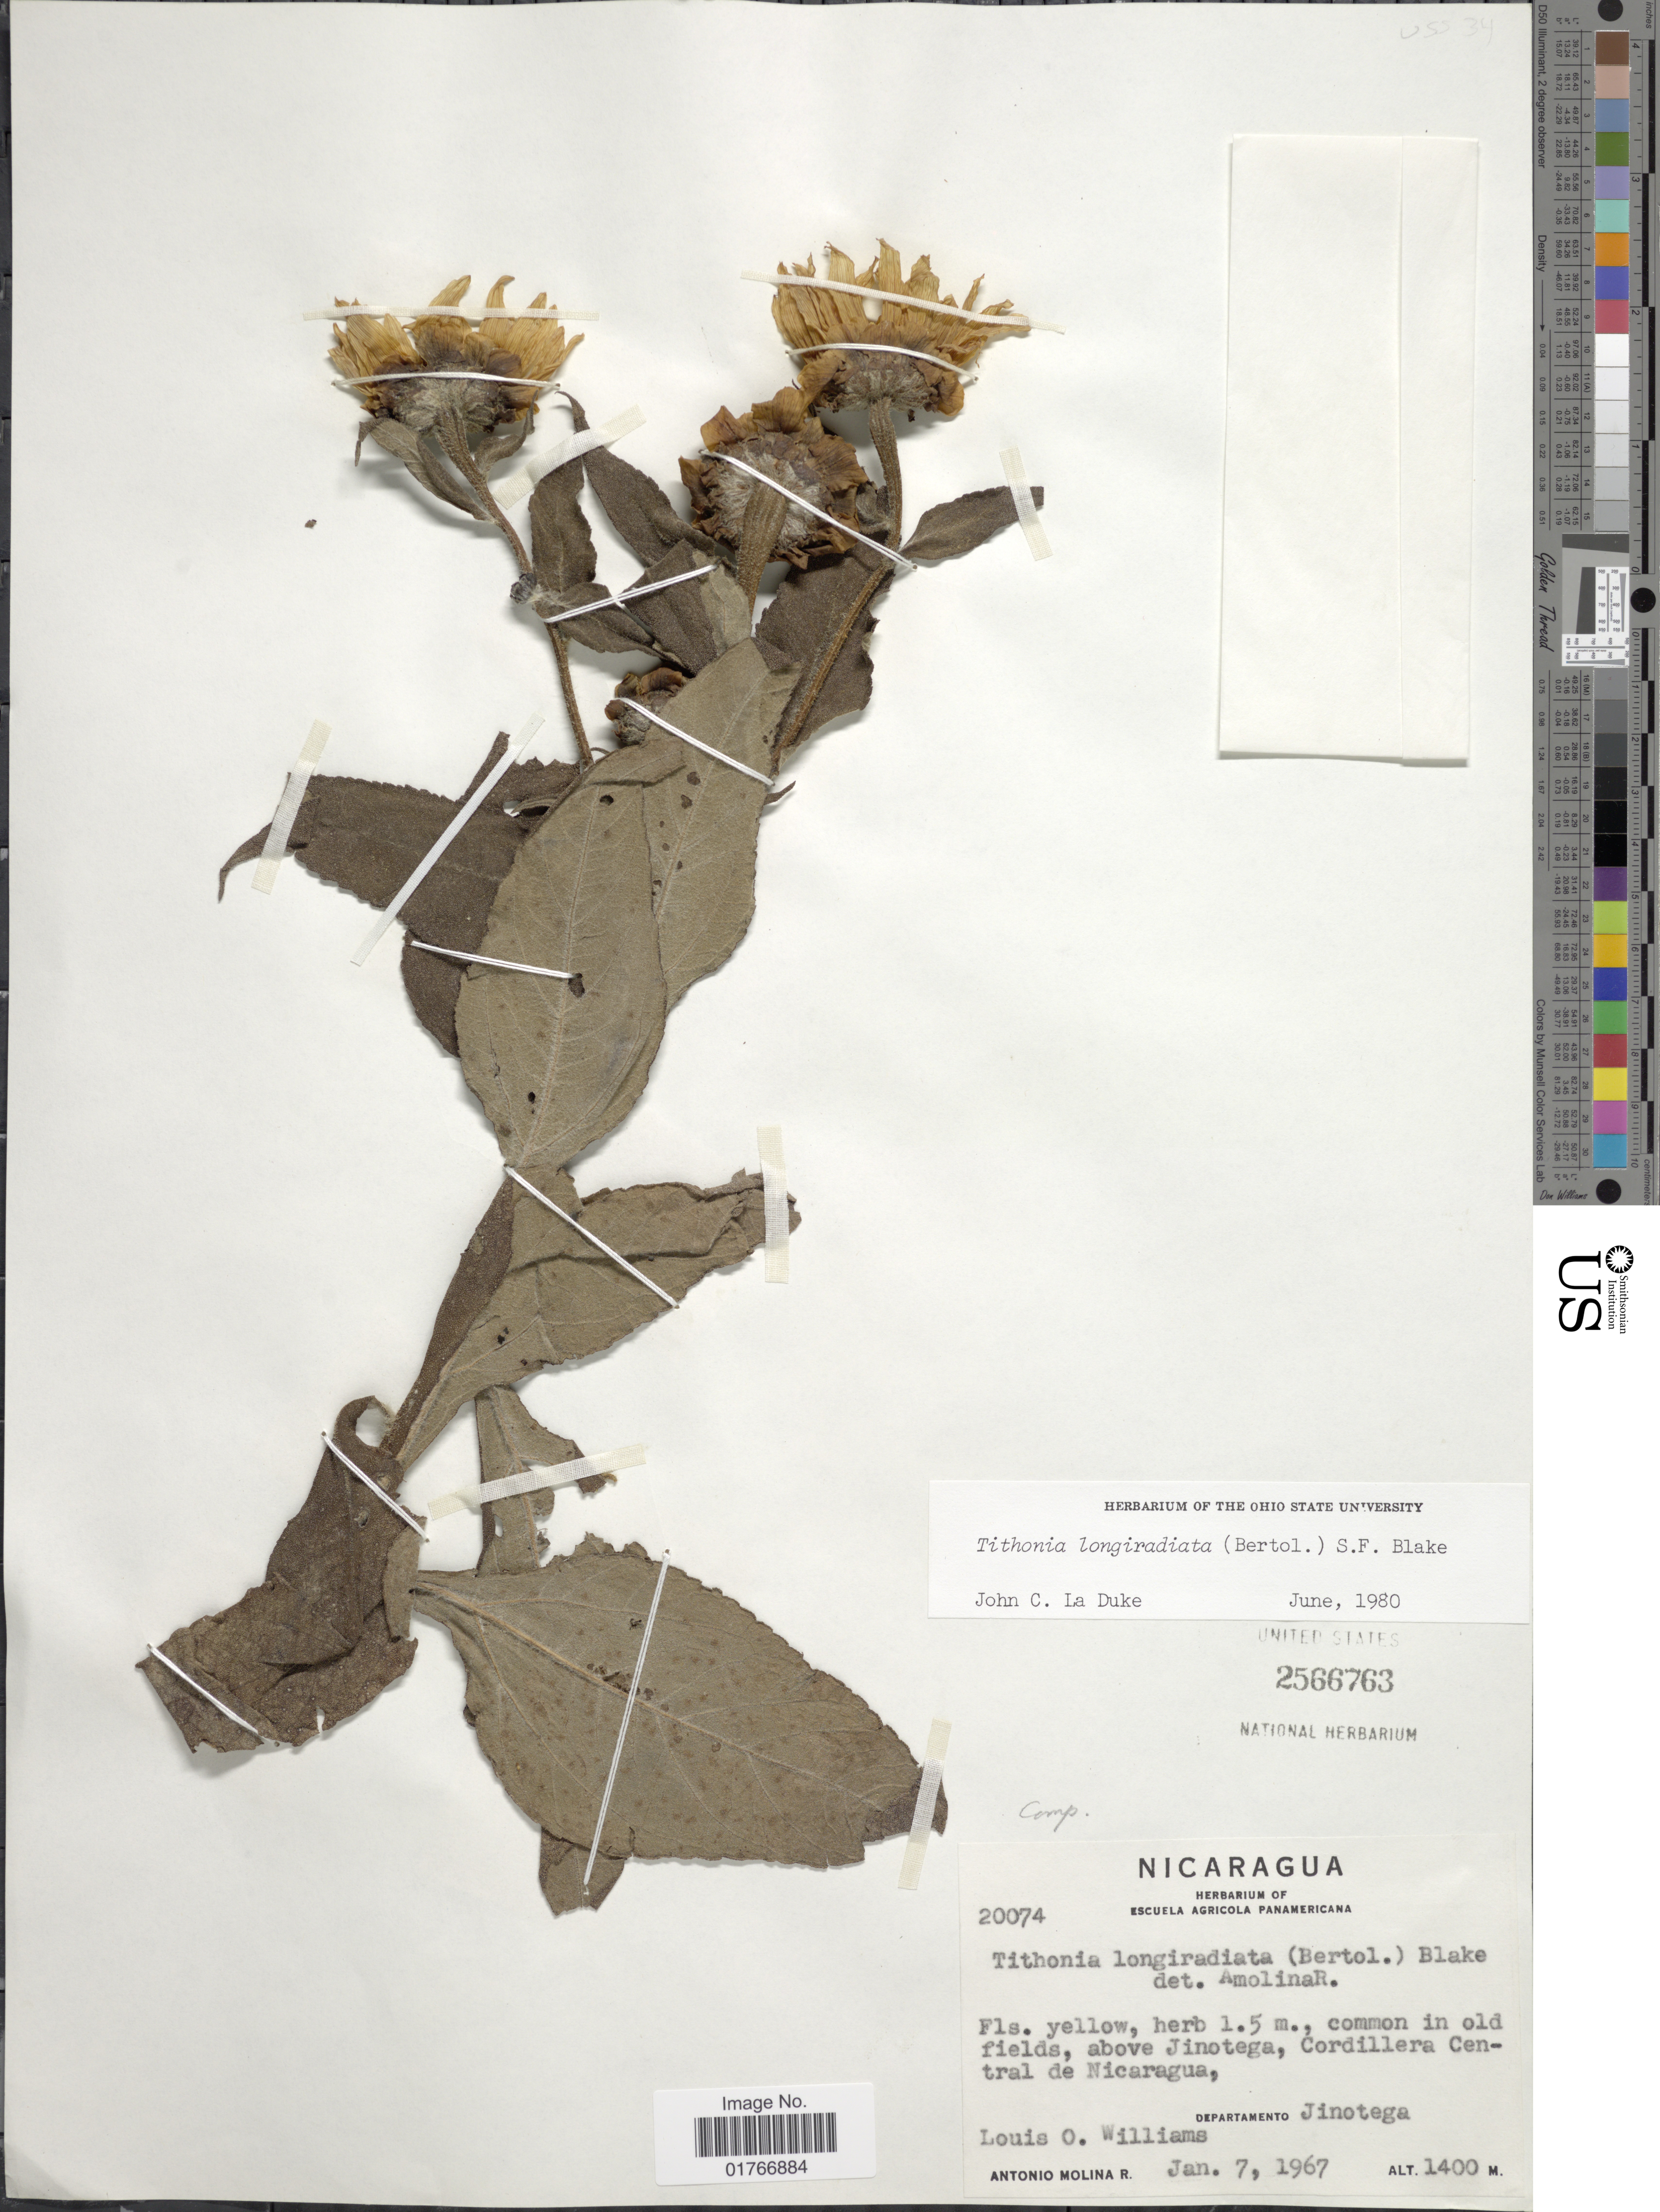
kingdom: Plantae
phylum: Tracheophyta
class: Magnoliopsida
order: Asterales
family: Asteraceae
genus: Tithonia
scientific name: Tithonia longiradiata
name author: (Bertol.) S.F. Blake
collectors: L. O. Williams & A. Molina R.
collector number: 20074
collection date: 1967-01-07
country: Nicaragua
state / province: Jinotega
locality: Above Jinotega, Cordillera Central de Nicaragua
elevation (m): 1400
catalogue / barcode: US 2566763